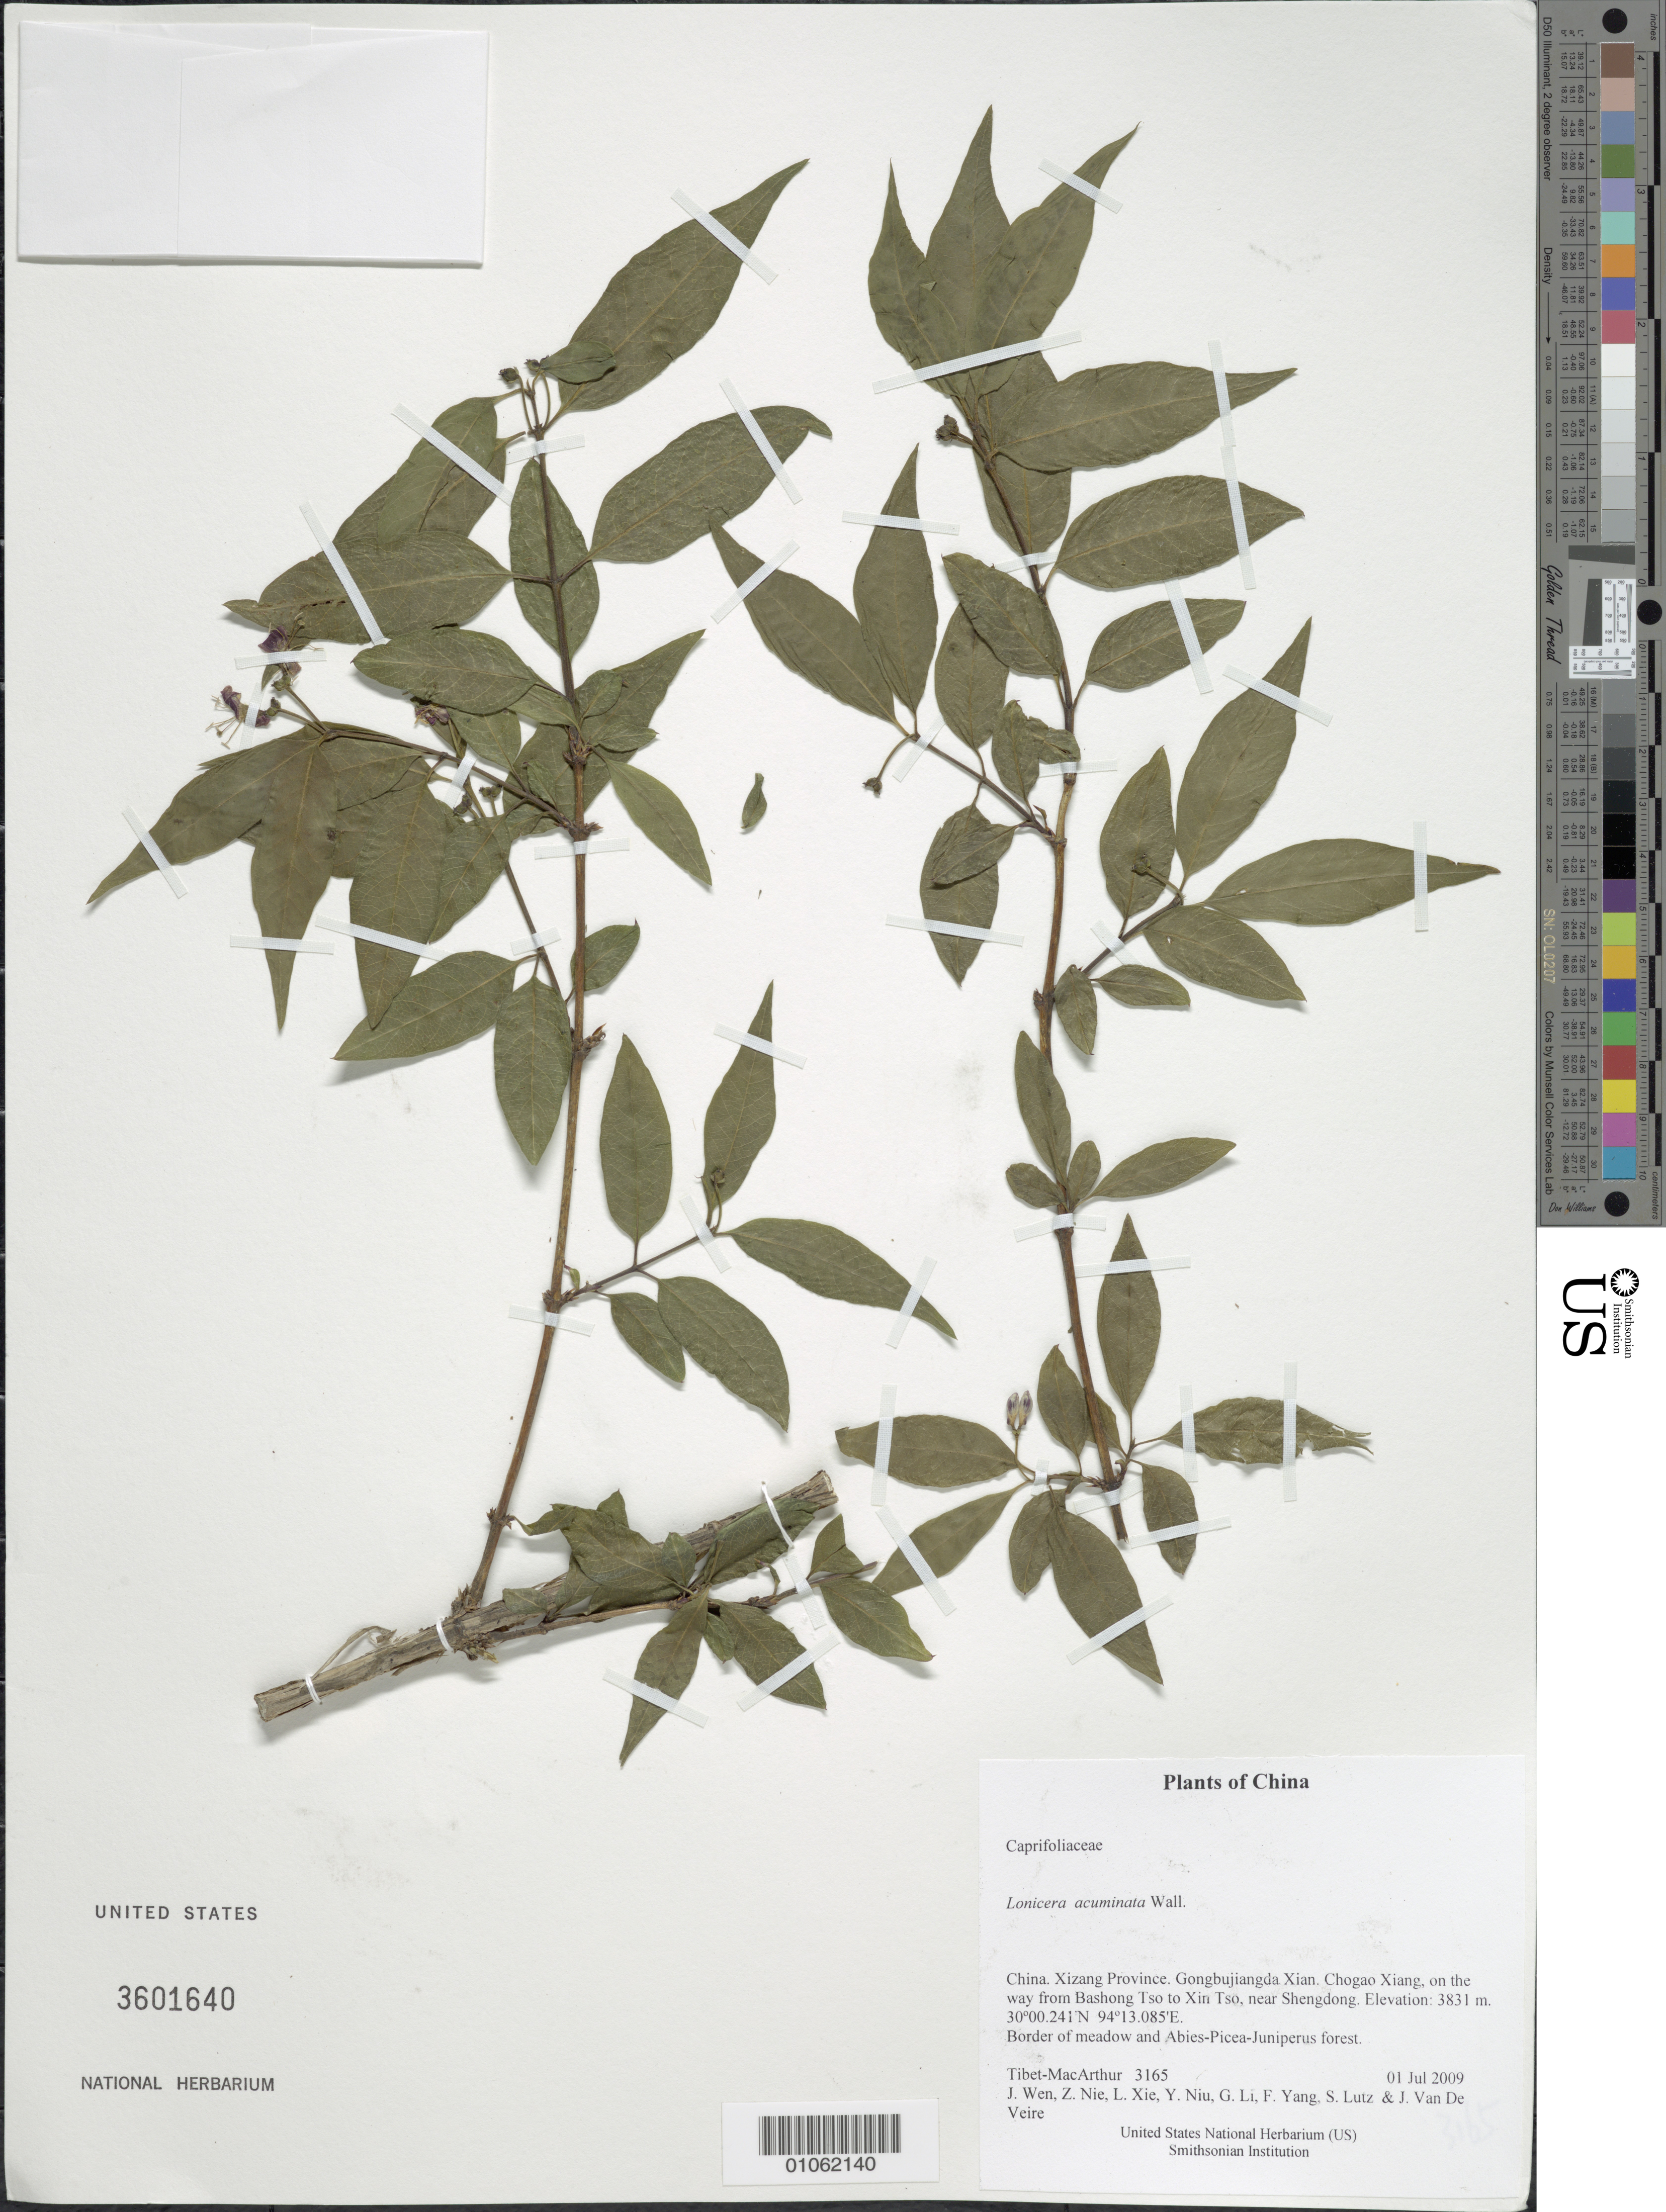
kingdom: Plantae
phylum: Tracheophyta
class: Magnoliopsida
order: Dipsacales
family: Caprifoliaceae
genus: Lonicera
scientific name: Lonicera acuminata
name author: Wall.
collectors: Tibet-MacArthur, J. Wen, Z. Nie, L. Xie, Y. Niu, G. Li, F. Yang, S. Lutz & J. Van De Veire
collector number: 3165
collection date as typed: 01 Jul 2009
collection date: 2009-07-01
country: China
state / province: Xizang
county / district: Gongbujiangda Xian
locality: Chogao Xiang, on the way from Bashong Tso to Xin Tso, near Shengdong.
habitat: Border of meadow and Abies-Picea-Juniperus forest.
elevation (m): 3831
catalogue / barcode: US 3601640